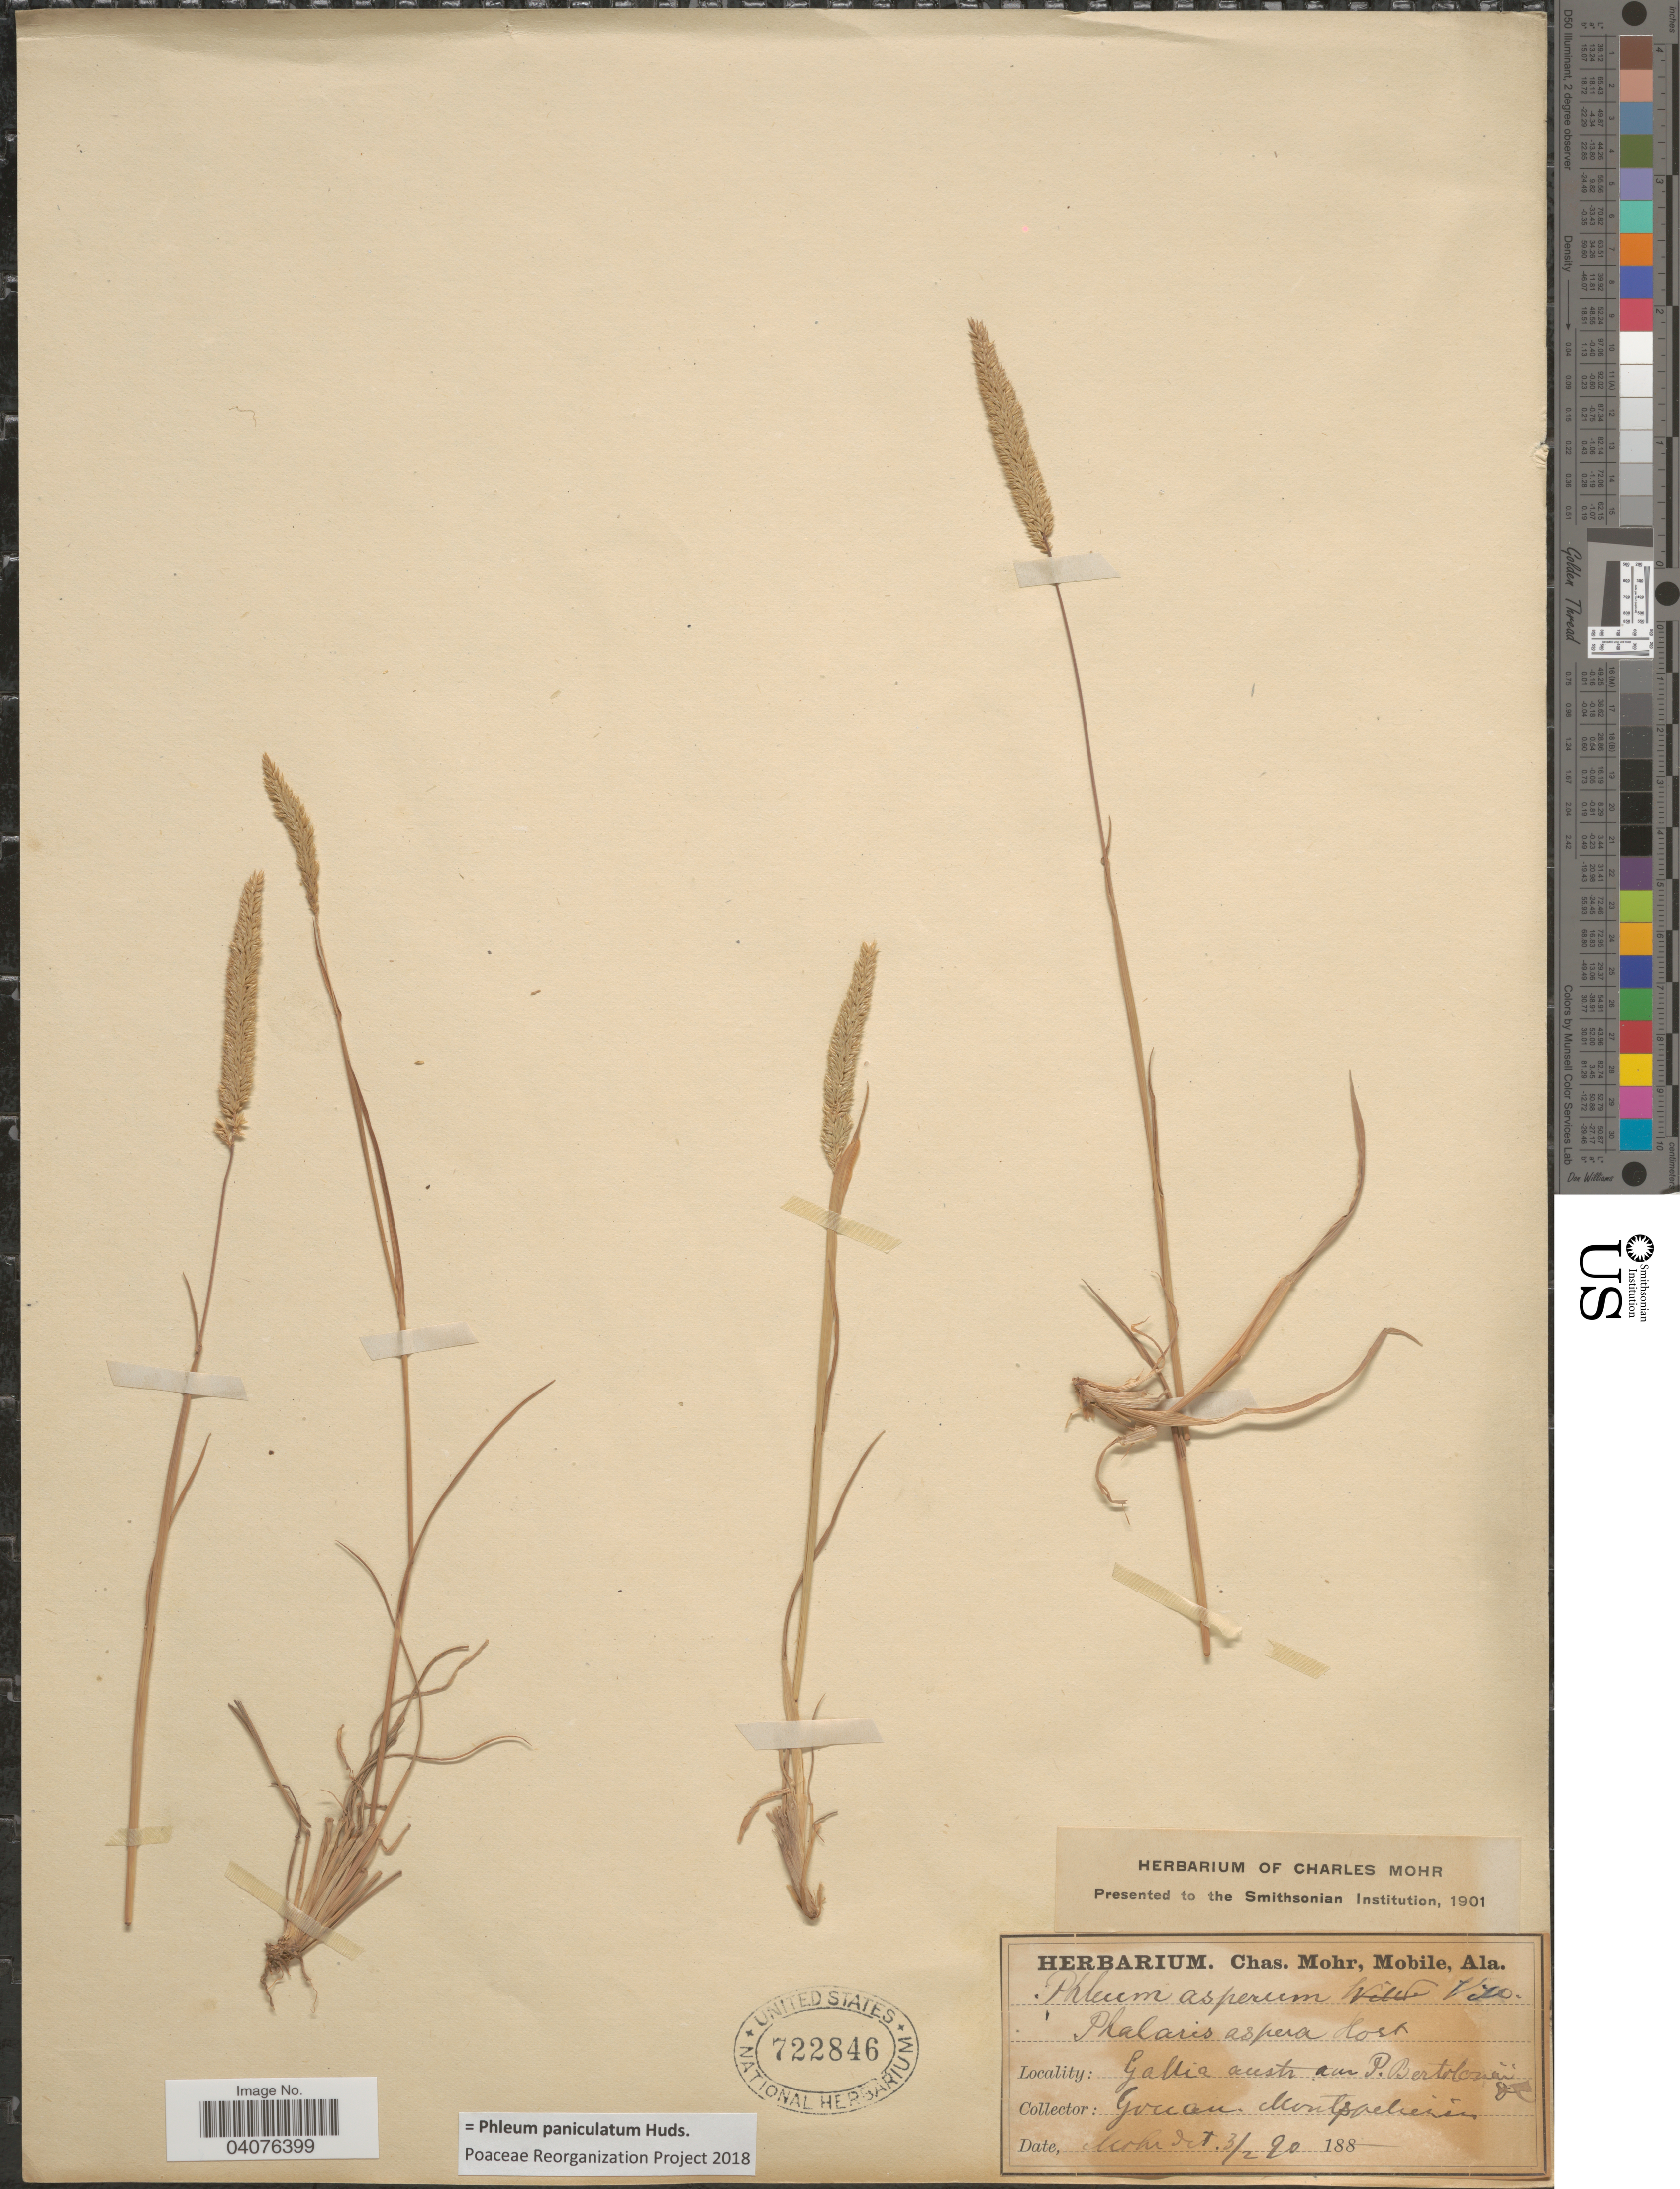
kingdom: Plantae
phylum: Tracheophyta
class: Liliopsida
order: Poales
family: Poaceae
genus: Phleum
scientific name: Phleum paniculatum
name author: Huds.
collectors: G. Montpellier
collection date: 1890-02-03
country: France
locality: Gallia austr. am P. Bertolonia.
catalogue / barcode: US 722846